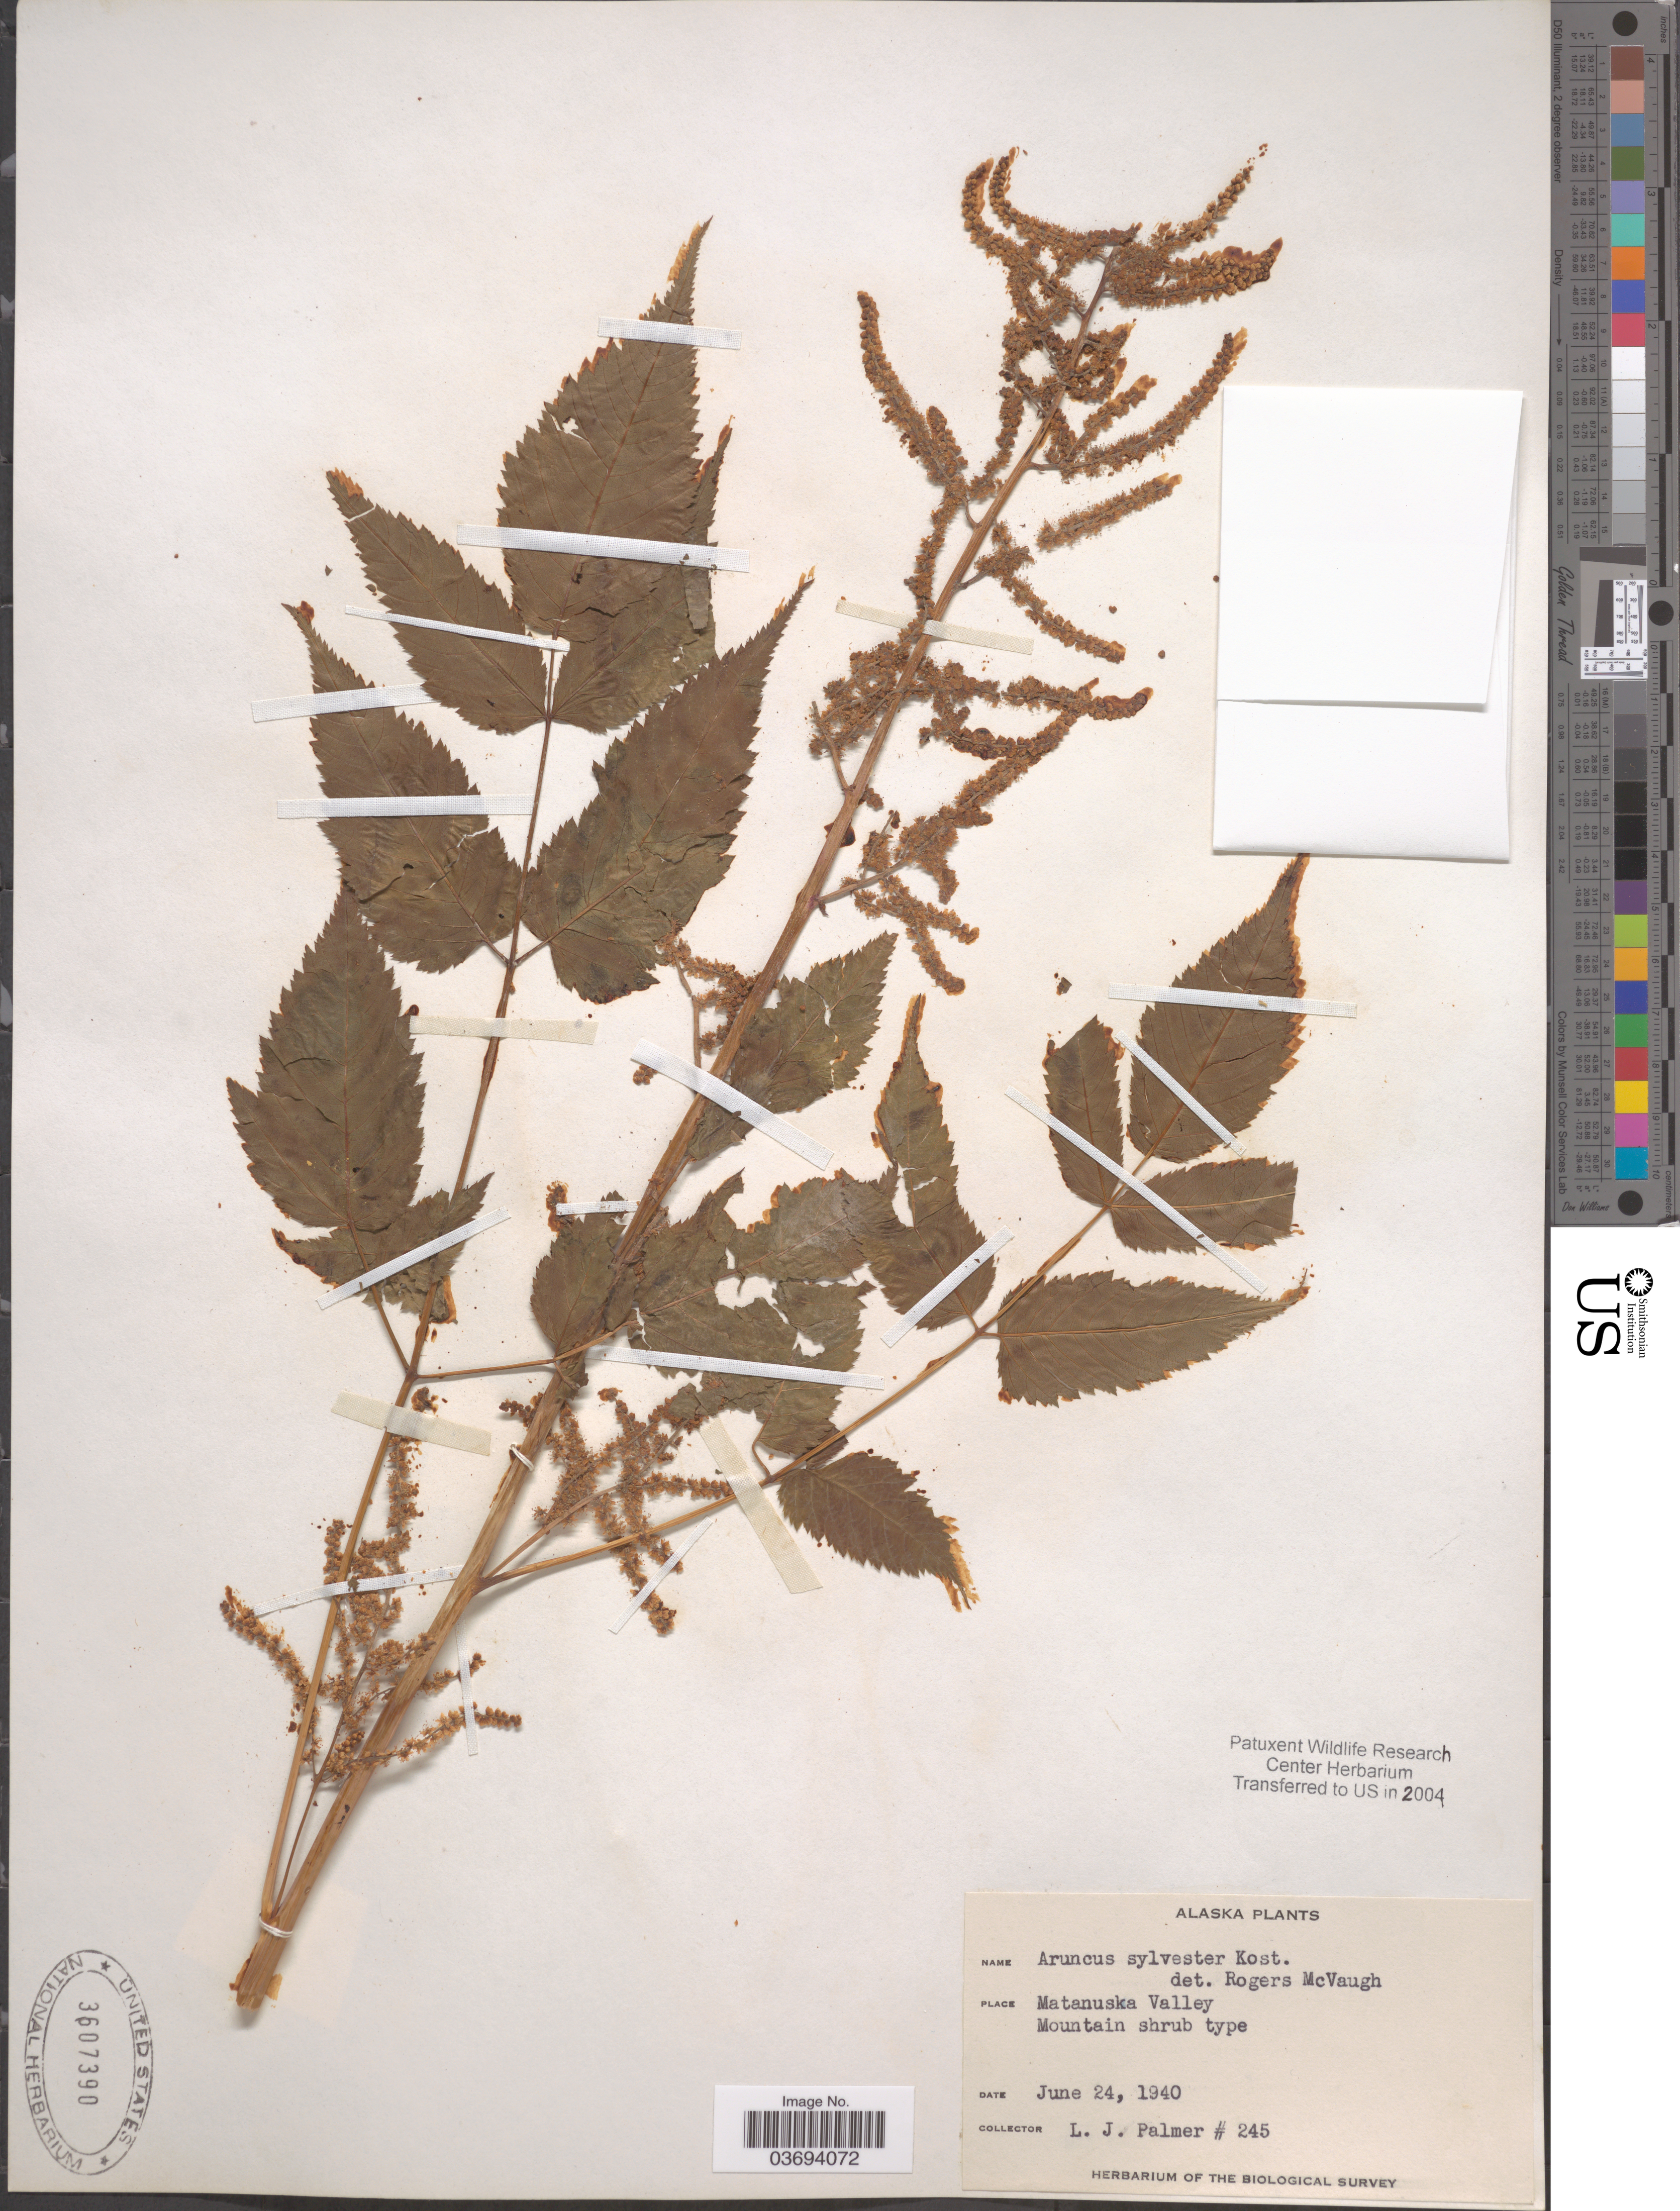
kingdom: Plantae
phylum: Tracheophyta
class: Magnoliopsida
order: Rosales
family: Rosaceae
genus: Aruncus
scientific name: Aruncus dioicus var. acuminatus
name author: (Rydb.) H. Hara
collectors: L. J. Palmer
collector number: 245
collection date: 1940-06-24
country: United States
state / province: Alaska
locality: Matanuska Valley.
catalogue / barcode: US 3607390